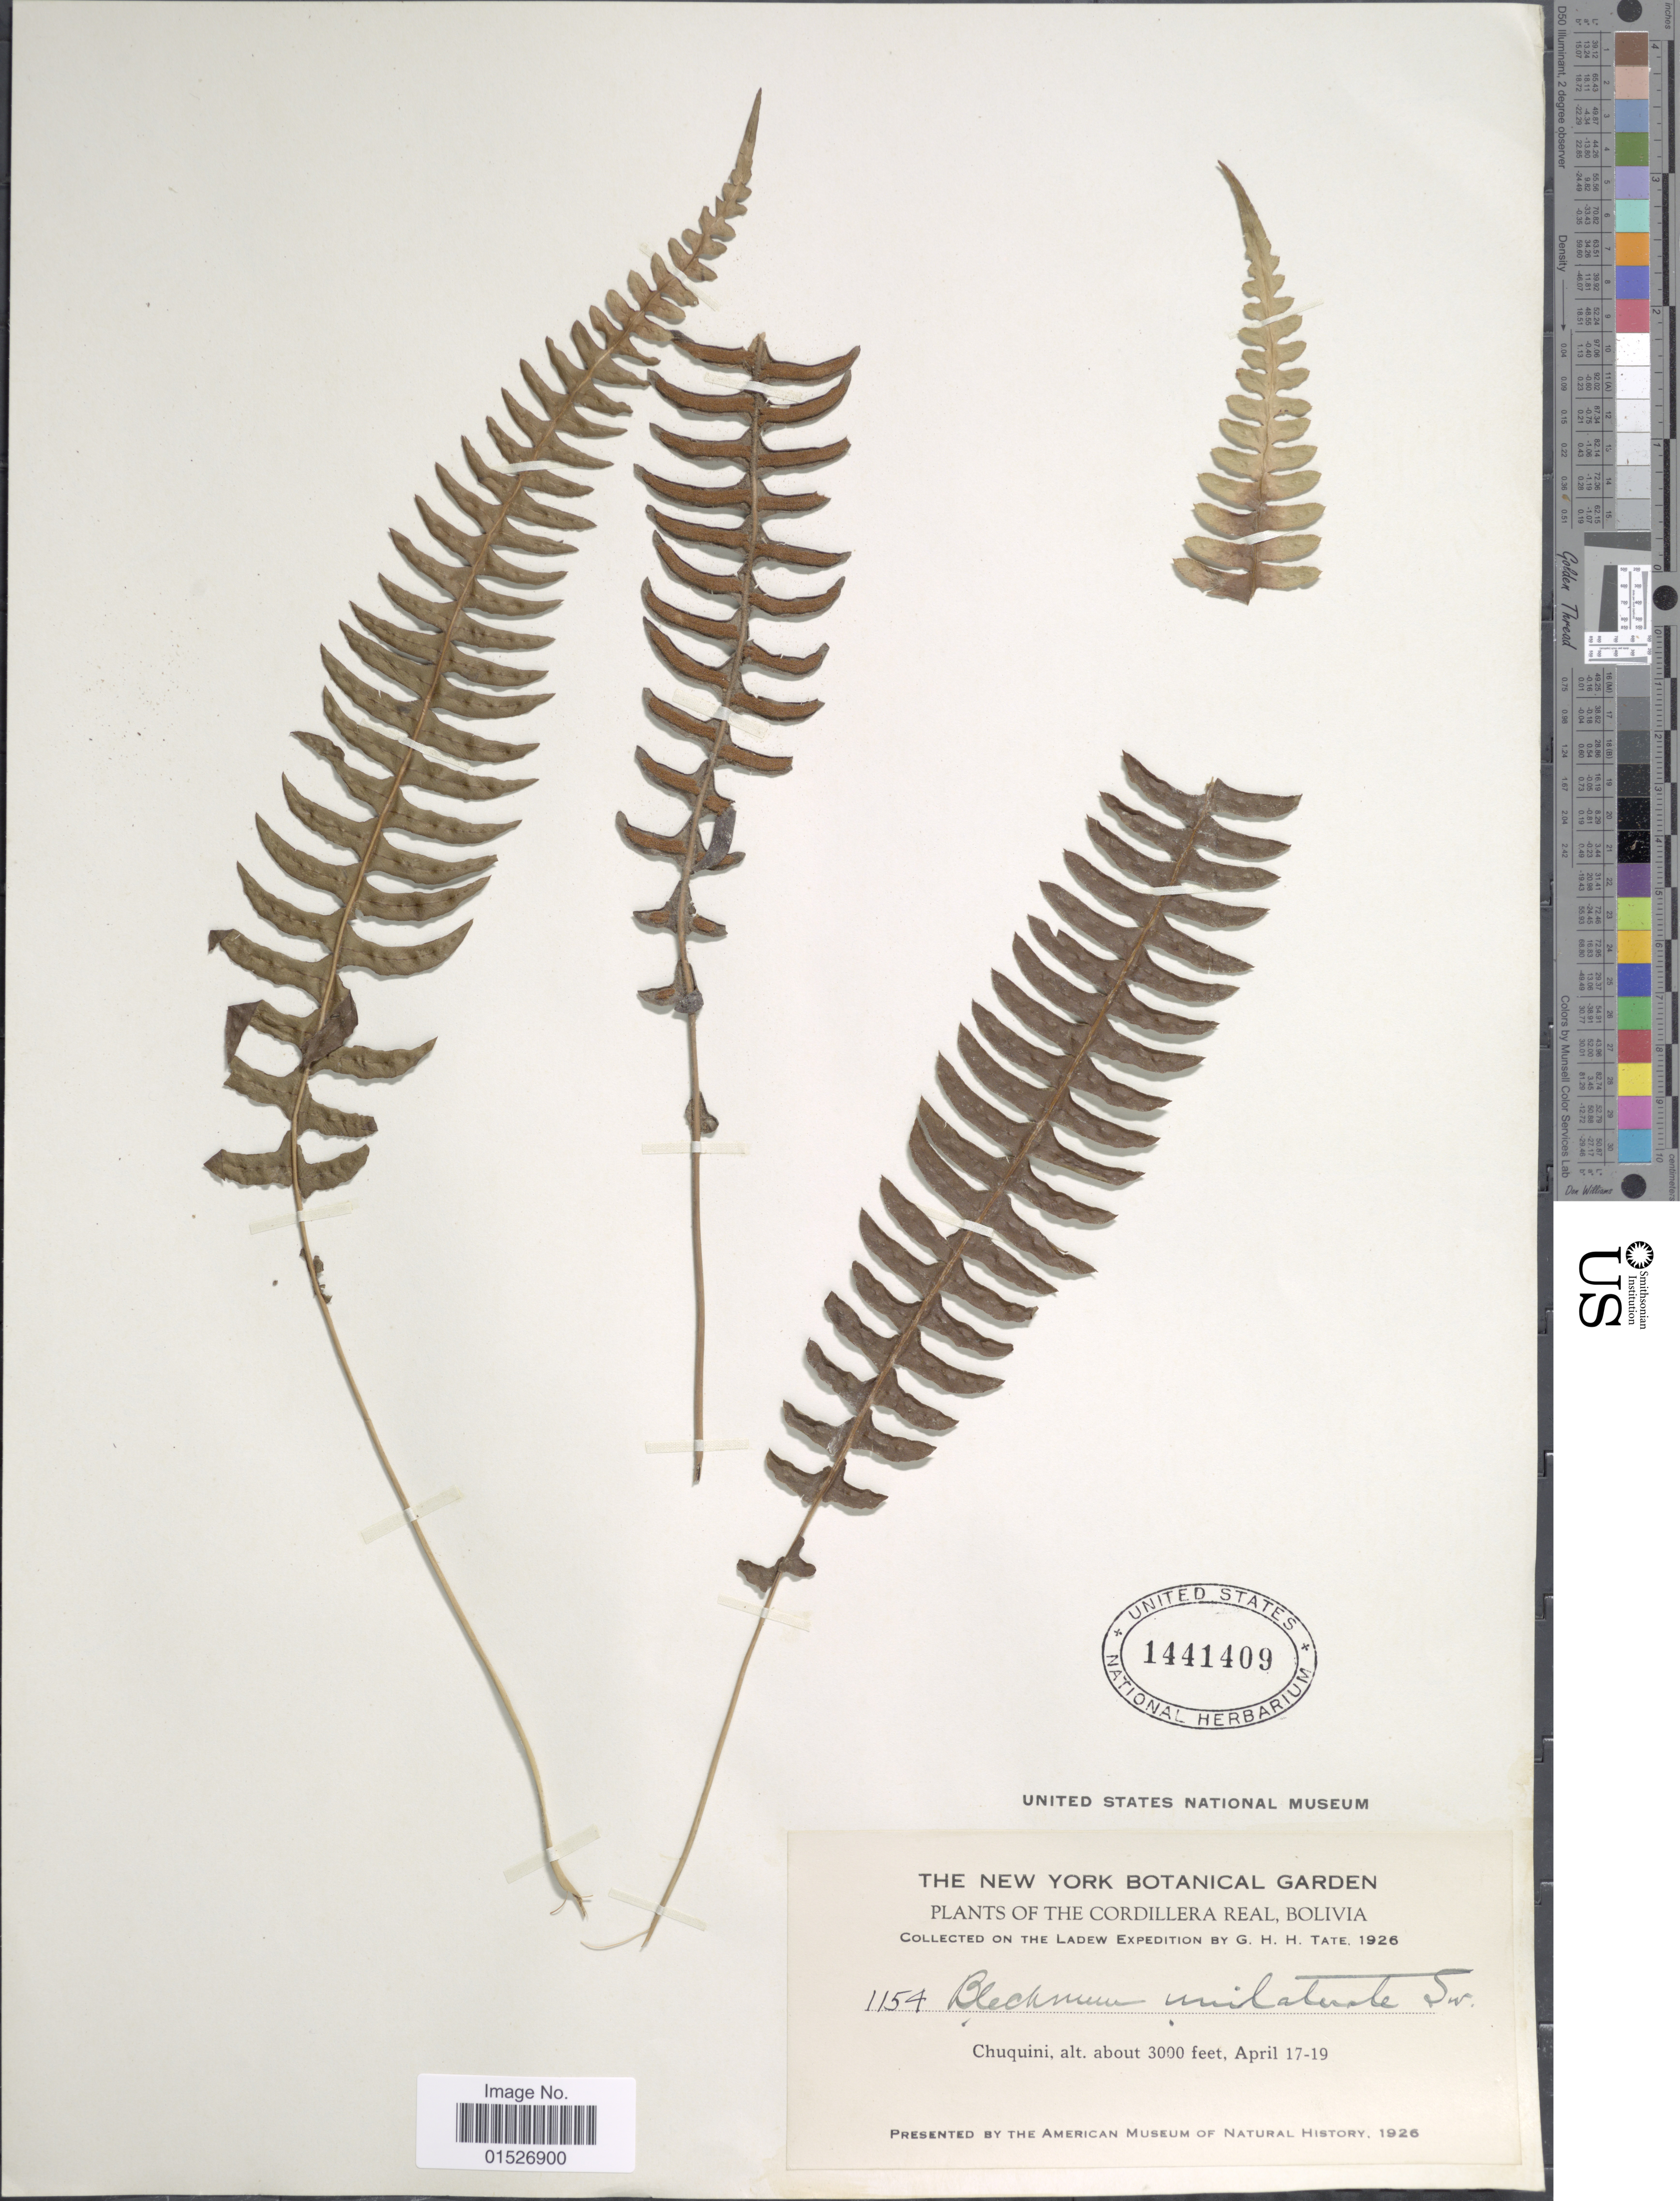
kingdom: Plantae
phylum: Tracheophyta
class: Polypodiopsida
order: Polypodiales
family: Blechnaceae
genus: Blechnum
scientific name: Blechnum polypodioides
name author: Raddi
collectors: G. H. H.Tate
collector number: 1154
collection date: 1926-04-17/1926-04-19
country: Bolivia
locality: Cordillera Real, Bolivia. Chuquini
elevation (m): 914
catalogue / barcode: US 1441409